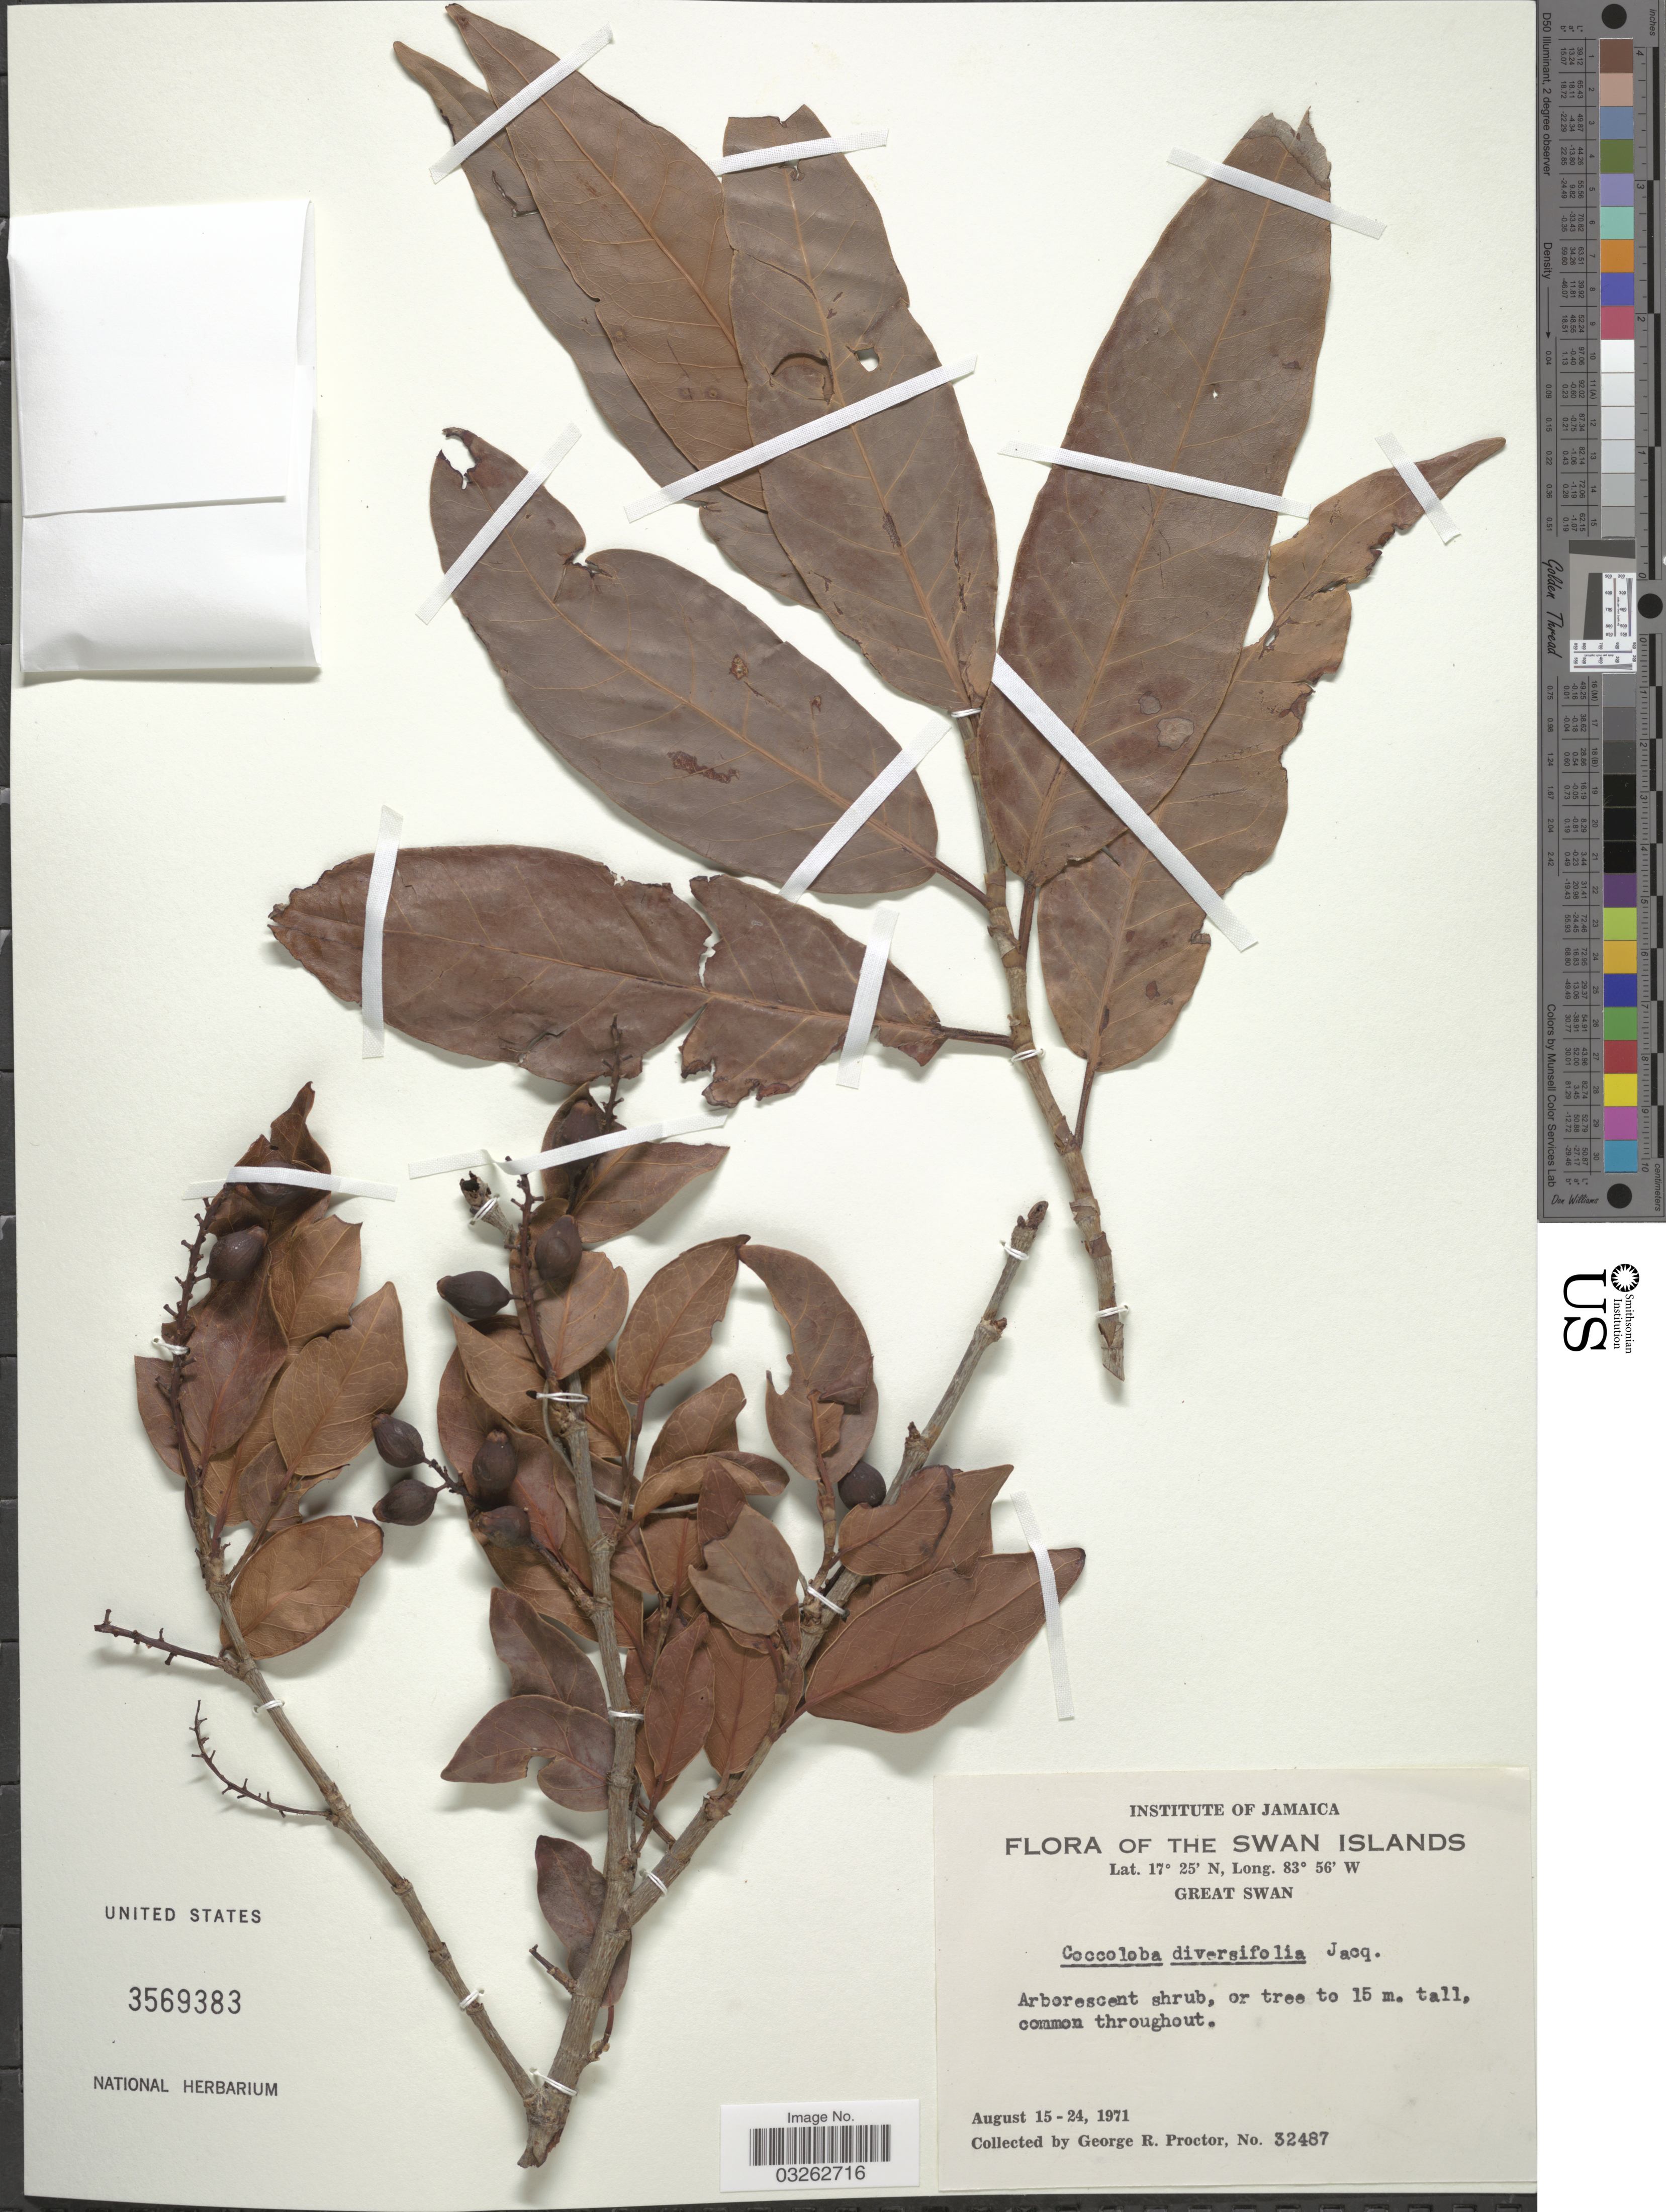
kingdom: Plantae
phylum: Tracheophyta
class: Magnoliopsida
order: Caryophyllales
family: Polygonaceae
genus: Coccoloba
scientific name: Coccoloba diversifolia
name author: Jacq.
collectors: G. R. Proctor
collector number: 32487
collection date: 1971-08-15/1971-08-24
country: Honduras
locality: The Swan Islands. Great Swan.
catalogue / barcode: US 3569383